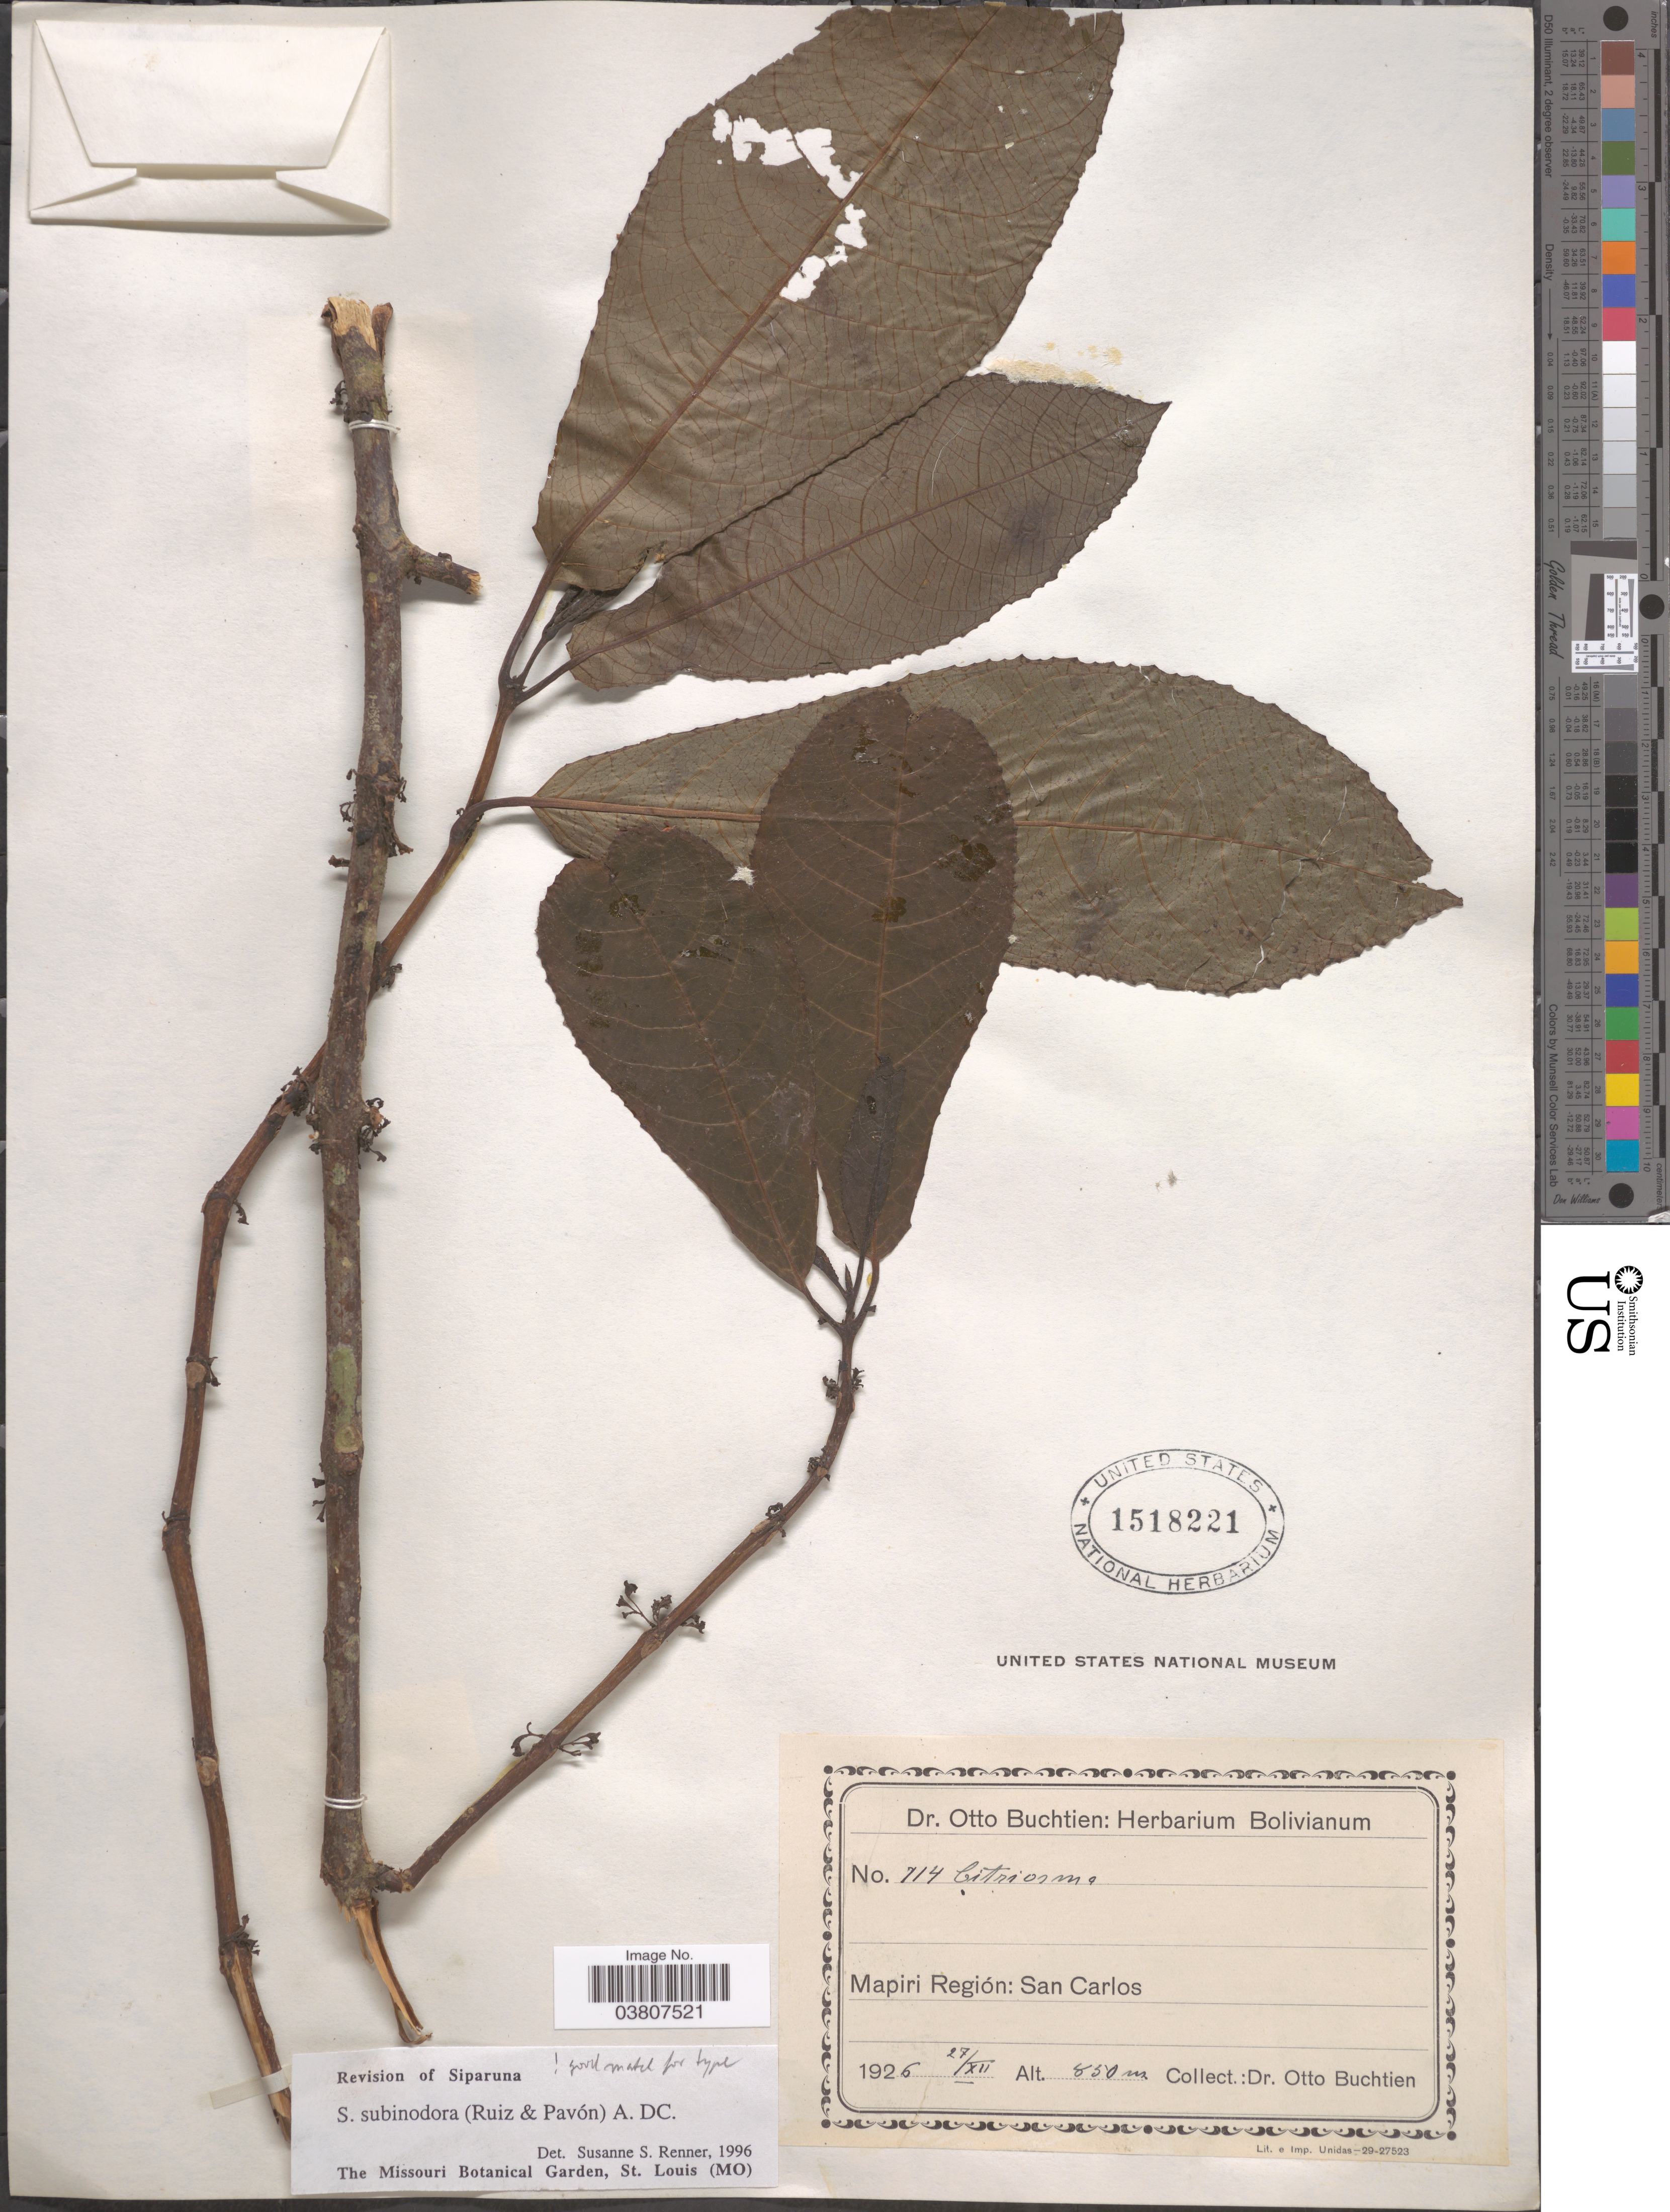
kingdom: Plantae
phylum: Tracheophyta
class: Magnoliopsida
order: Laurales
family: Siparunaceae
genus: Siparuna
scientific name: Siparuna subinodora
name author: (Ruiz & Pav.) A. DC.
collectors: O. Buchtien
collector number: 714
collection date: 1926-07-27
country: Bolivia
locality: Mapiri Región: San Carlos.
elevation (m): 850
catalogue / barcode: US 1518221